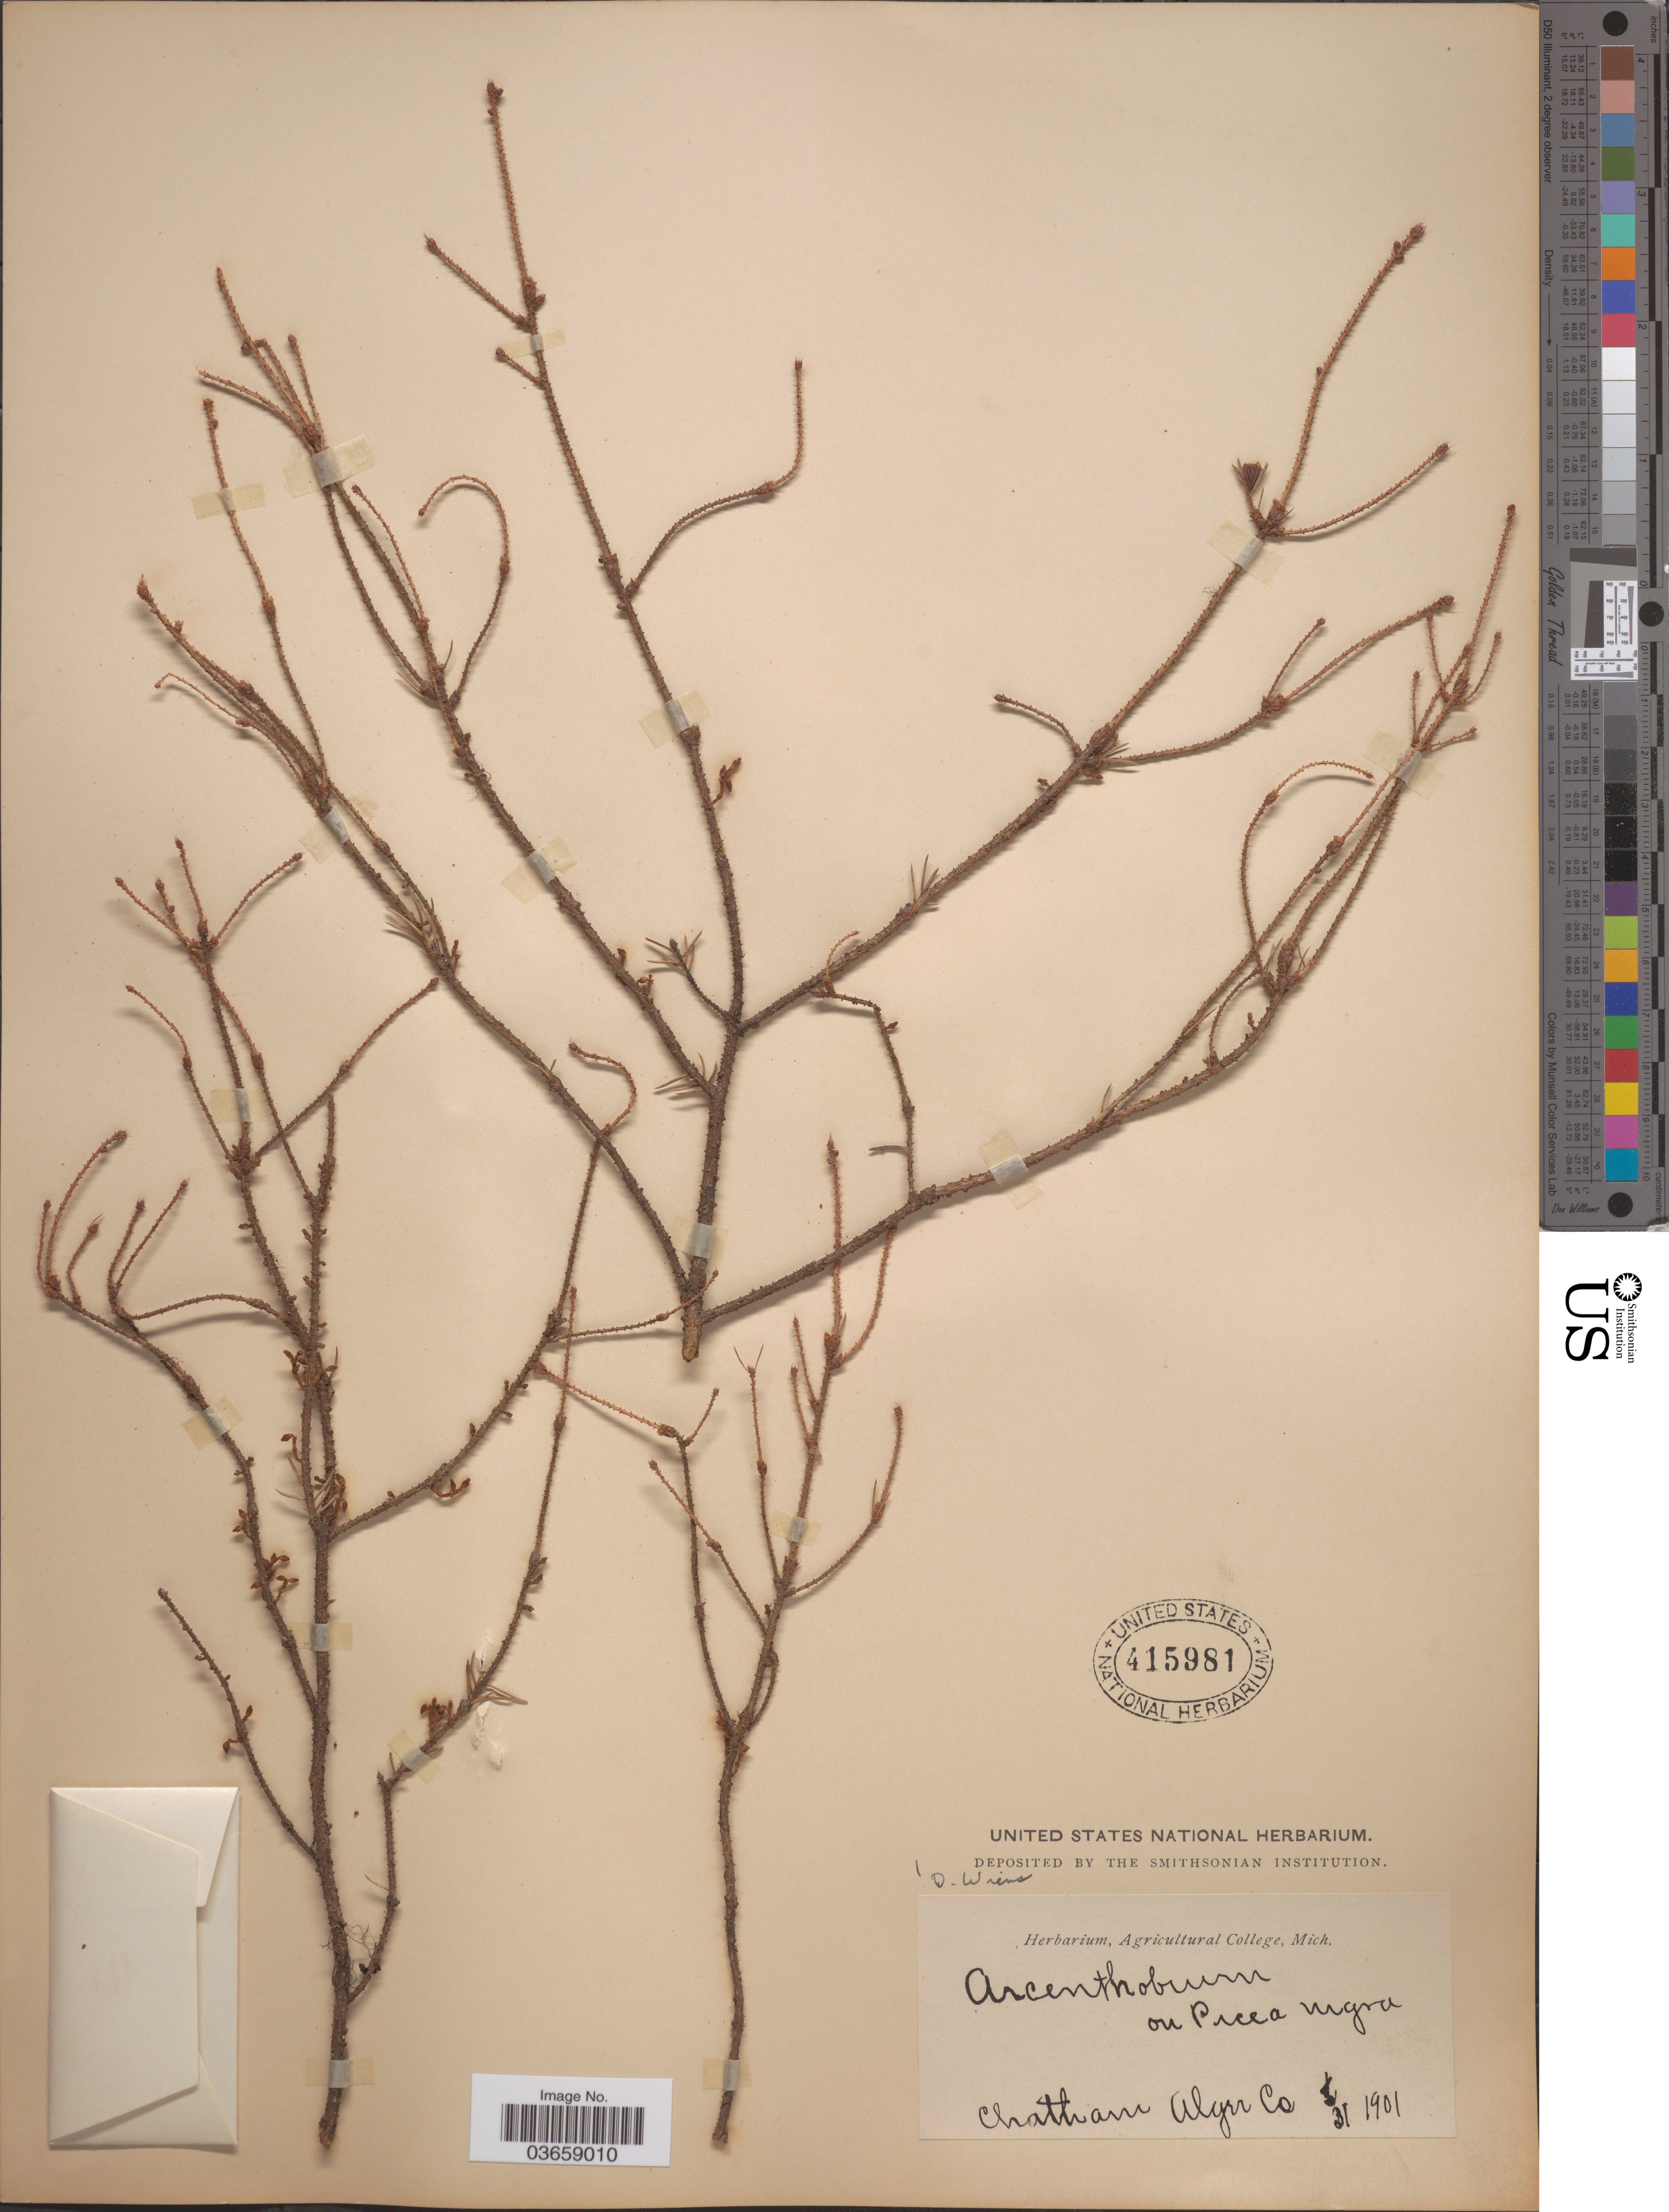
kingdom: Plantae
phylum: Tracheophyta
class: Magnoliopsida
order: Santalales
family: Viscaceae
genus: Arceuthobium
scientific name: Arceuthobium pusillum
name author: Peck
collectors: ex herb. Agricultural College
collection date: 1901-05-31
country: United States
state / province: Michigan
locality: Chatham Alger Co.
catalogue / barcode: US 415981